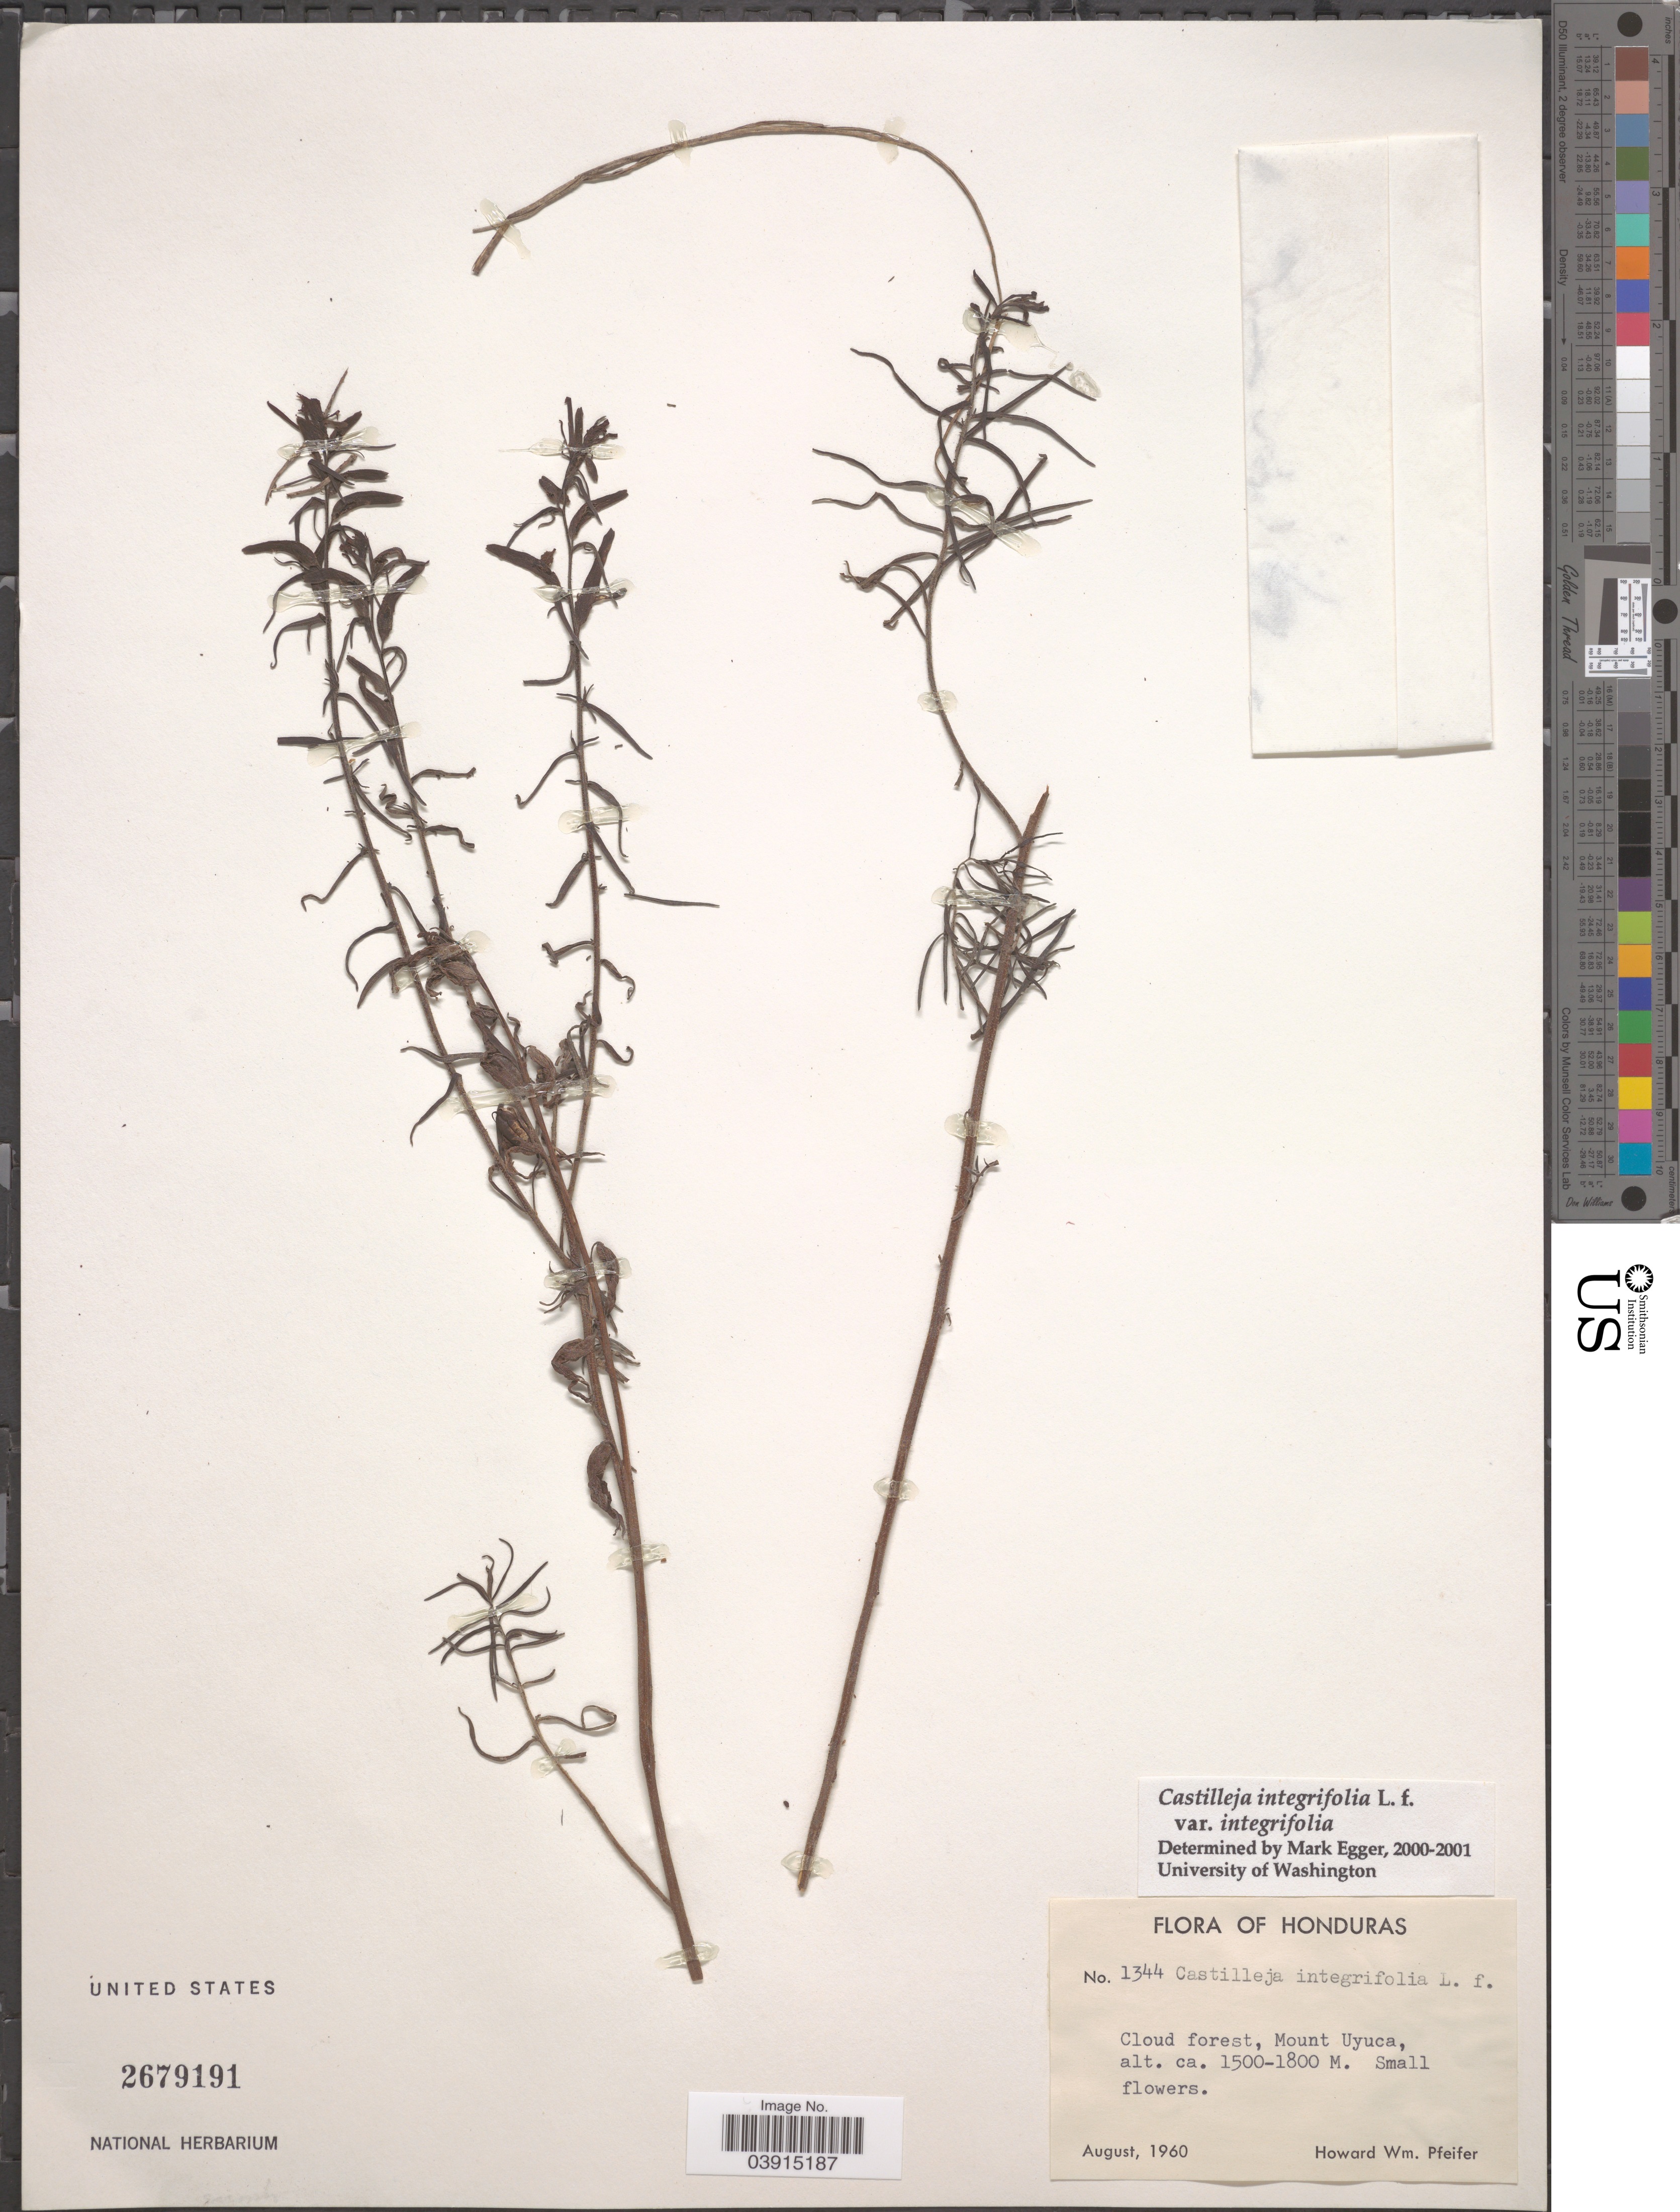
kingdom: Plantae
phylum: Tracheophyta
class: Magnoliopsida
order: Lamiales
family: Orobanchaceae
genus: Castilleja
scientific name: Castilleja integrifolia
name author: L. f.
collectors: H. W. Pfeifer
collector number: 1344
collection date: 1960-08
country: Honduras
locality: Mount Uyuca.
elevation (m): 1500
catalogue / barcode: US 2679191